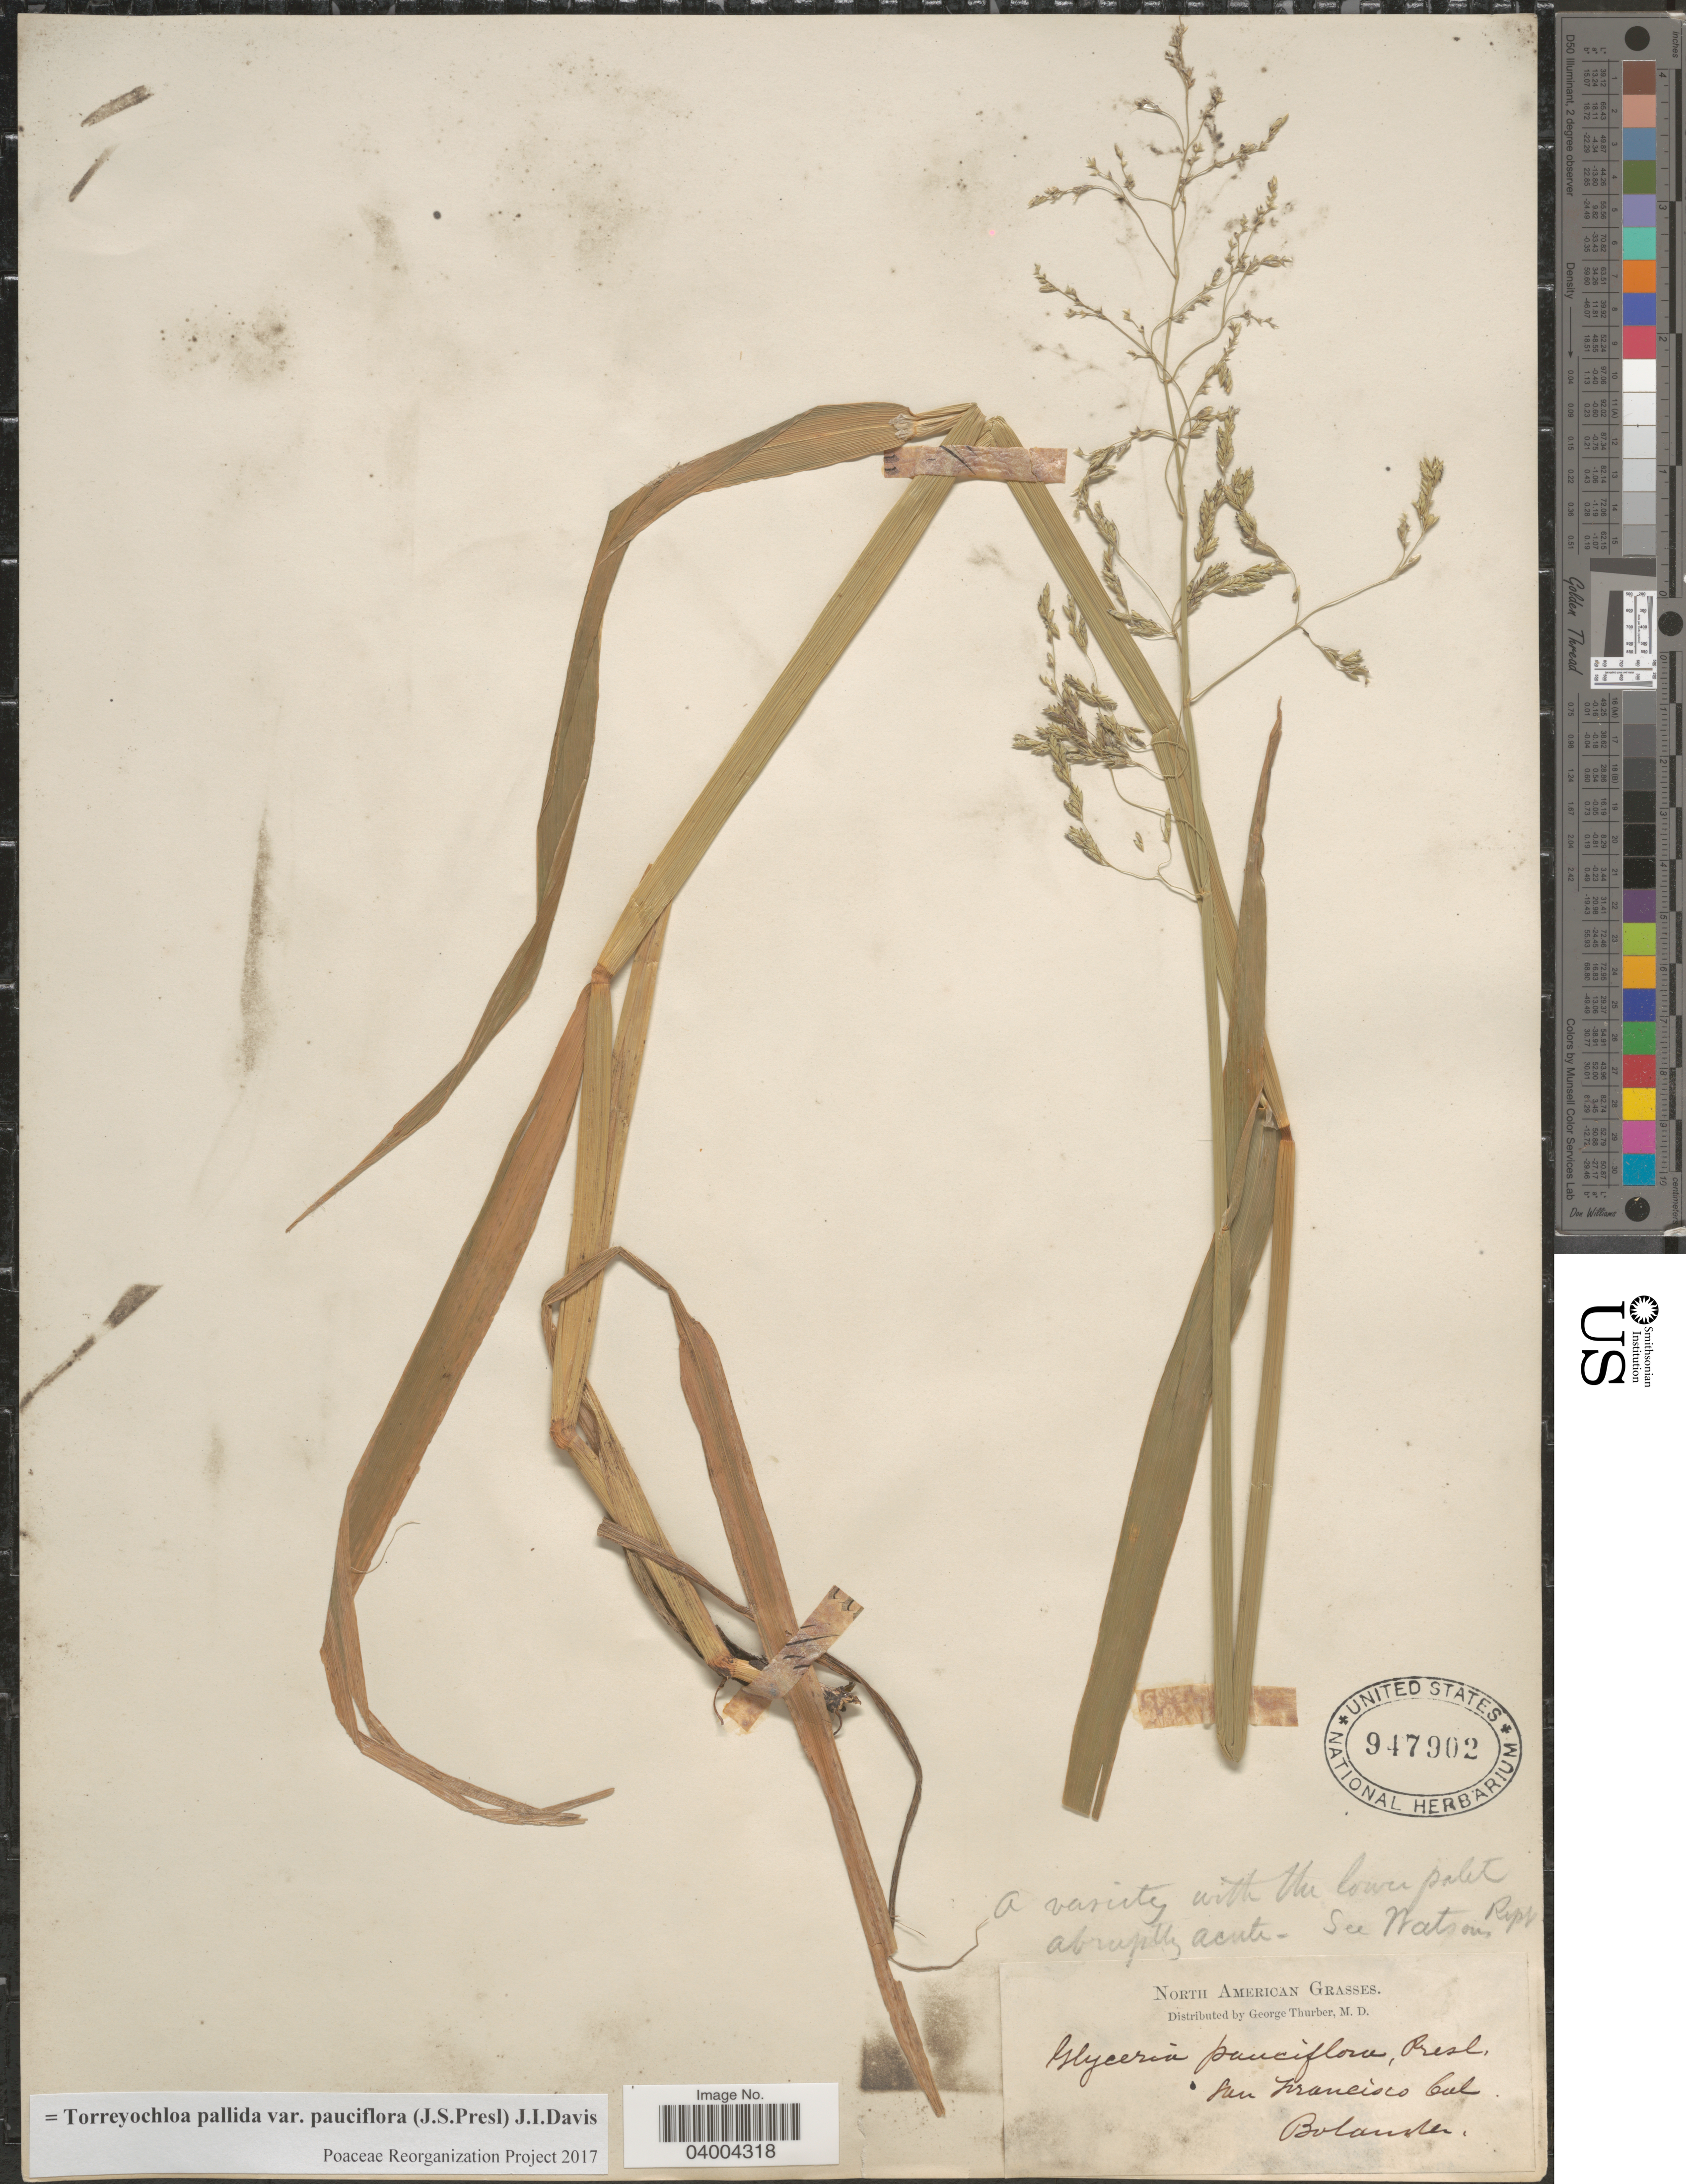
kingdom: Plantae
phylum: Tracheophyta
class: Liliopsida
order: Poales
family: Poaceae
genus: Torreyochloa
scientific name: Torreyochloa pallida var. pauciflora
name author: (J. Presl) J.I. Davis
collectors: H. Bolander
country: United States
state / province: California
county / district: San Francisco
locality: San Francisco.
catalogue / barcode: US 947902